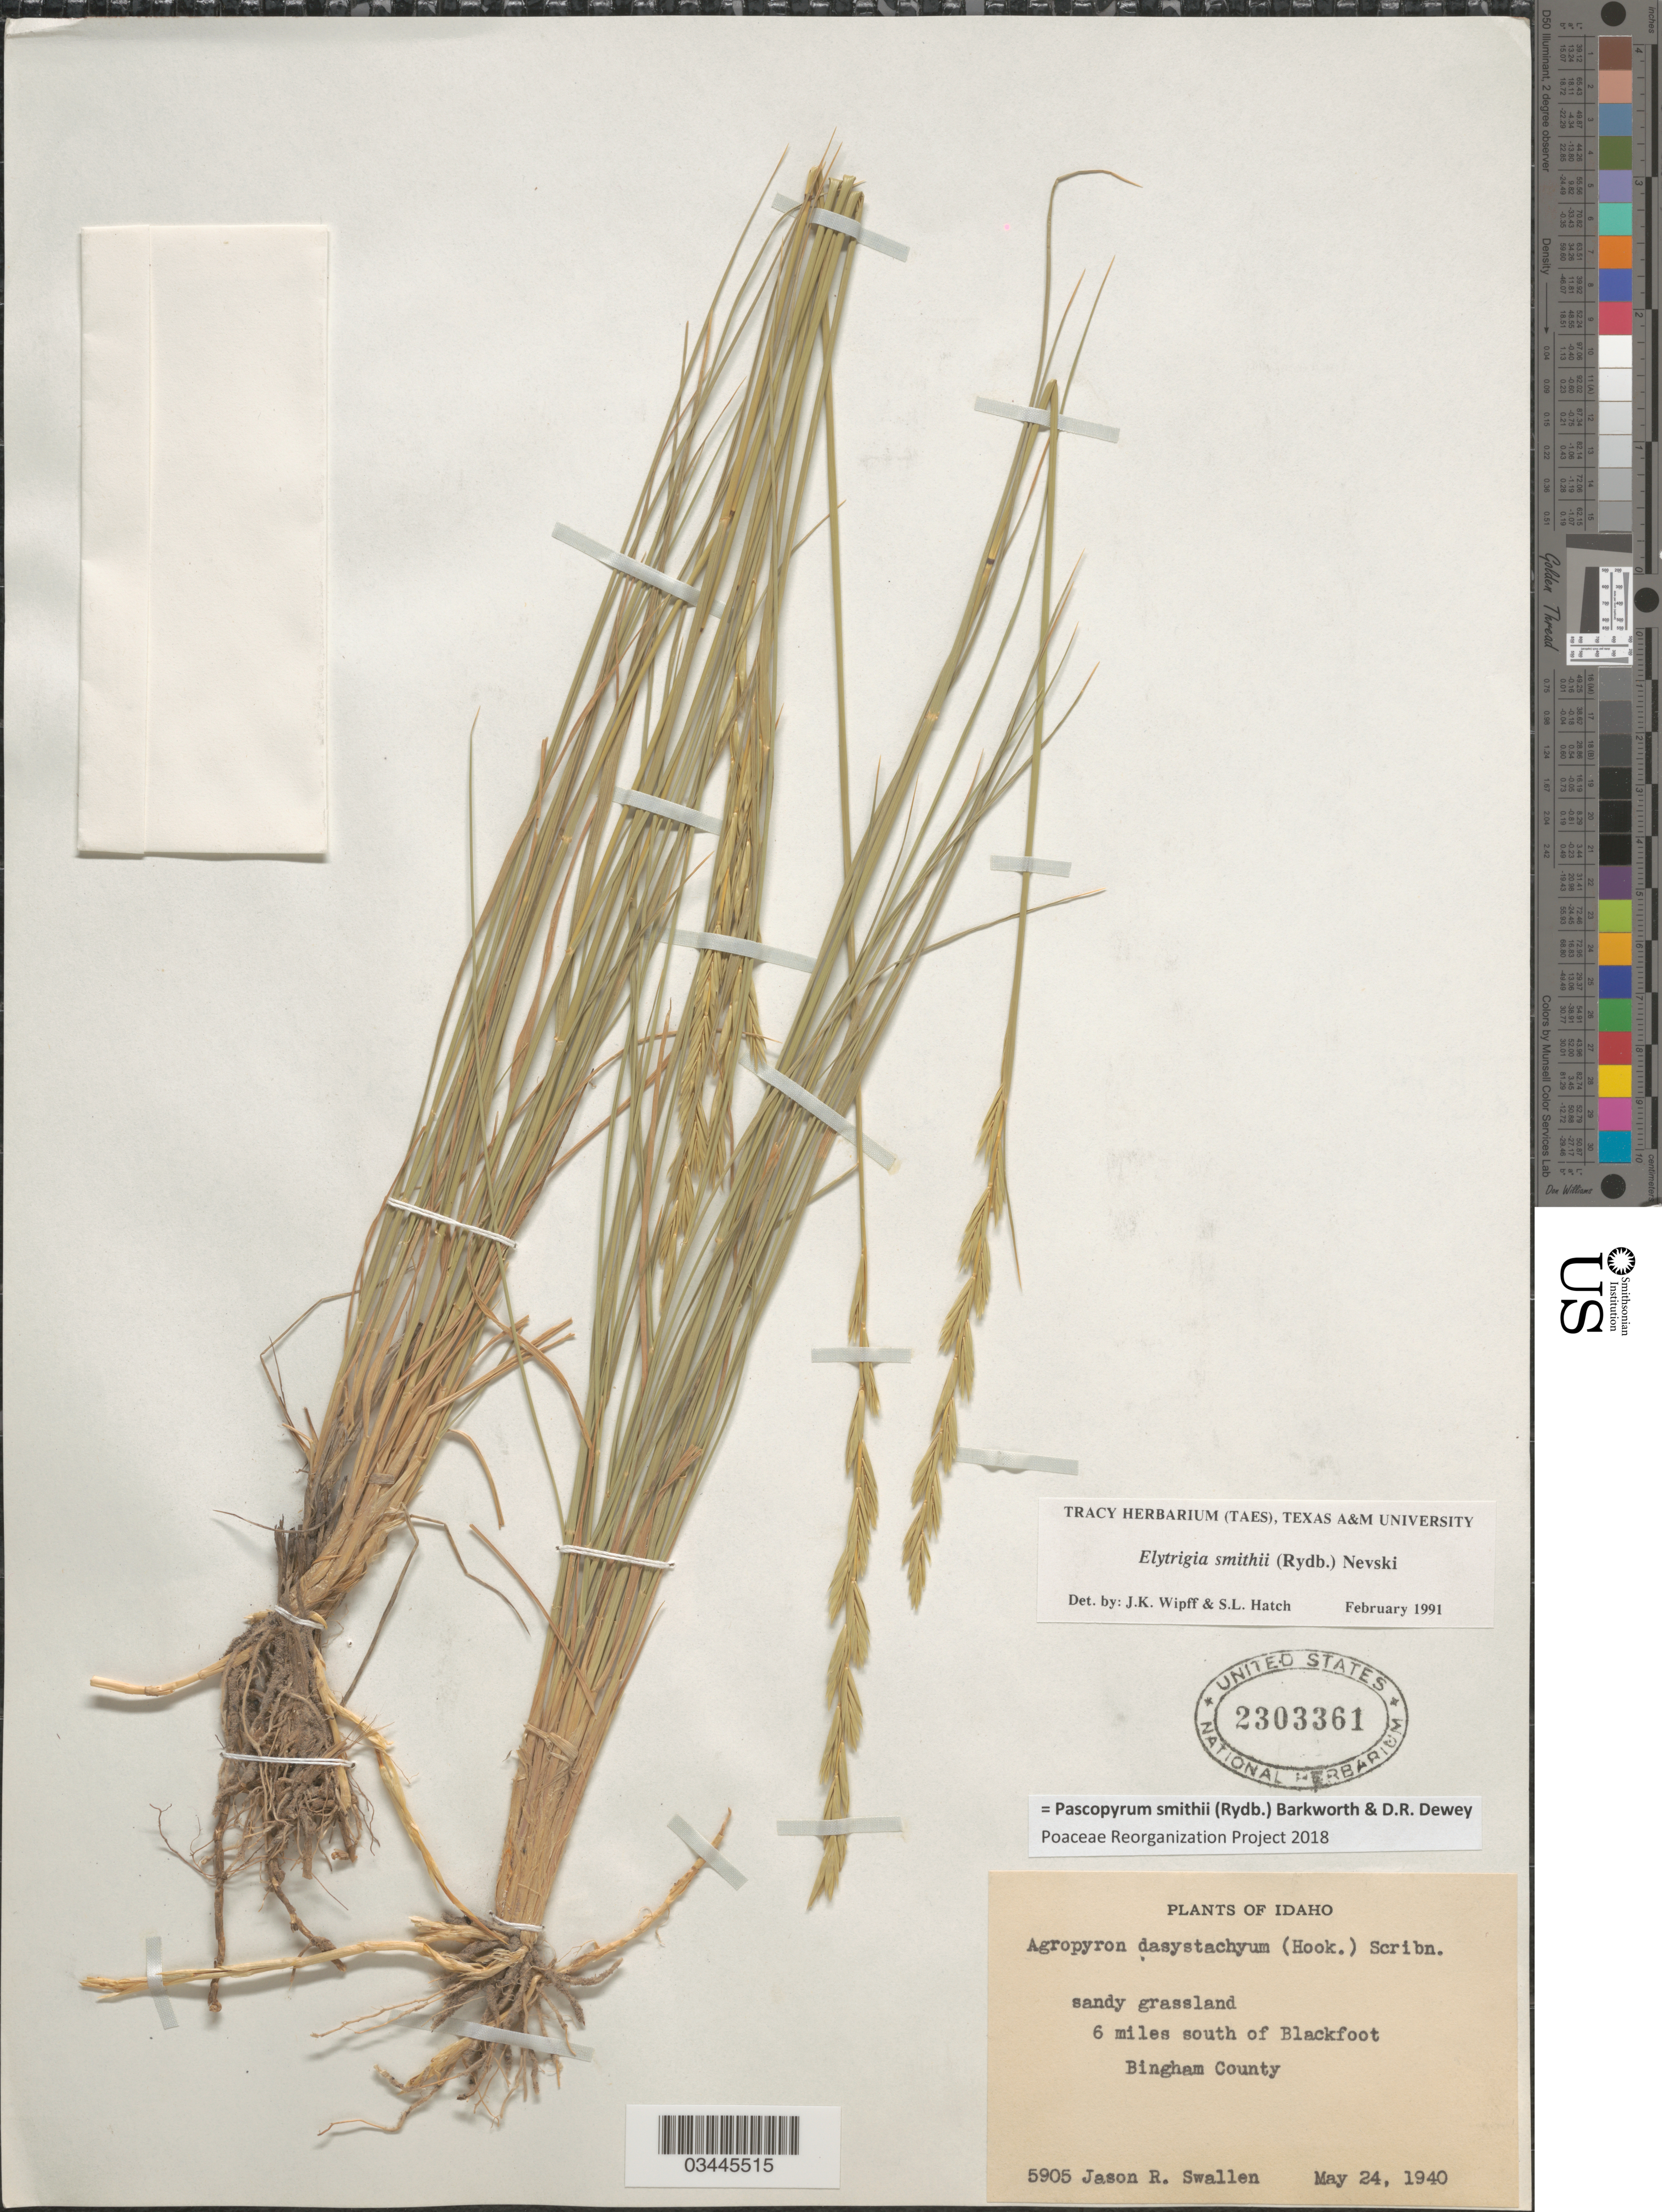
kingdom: Plantae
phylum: Tracheophyta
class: Liliopsida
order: Poales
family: Poaceae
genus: Pascopyrum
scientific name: Pascopyrum smithii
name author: (Rydb.) Barkworth & Dewey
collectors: J. R. Swallen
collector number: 5905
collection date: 1940-05-24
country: United States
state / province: Idaho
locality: Sandy grassland, 6 miles south of Blackfoot, Bingham County.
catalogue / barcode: US 2303361